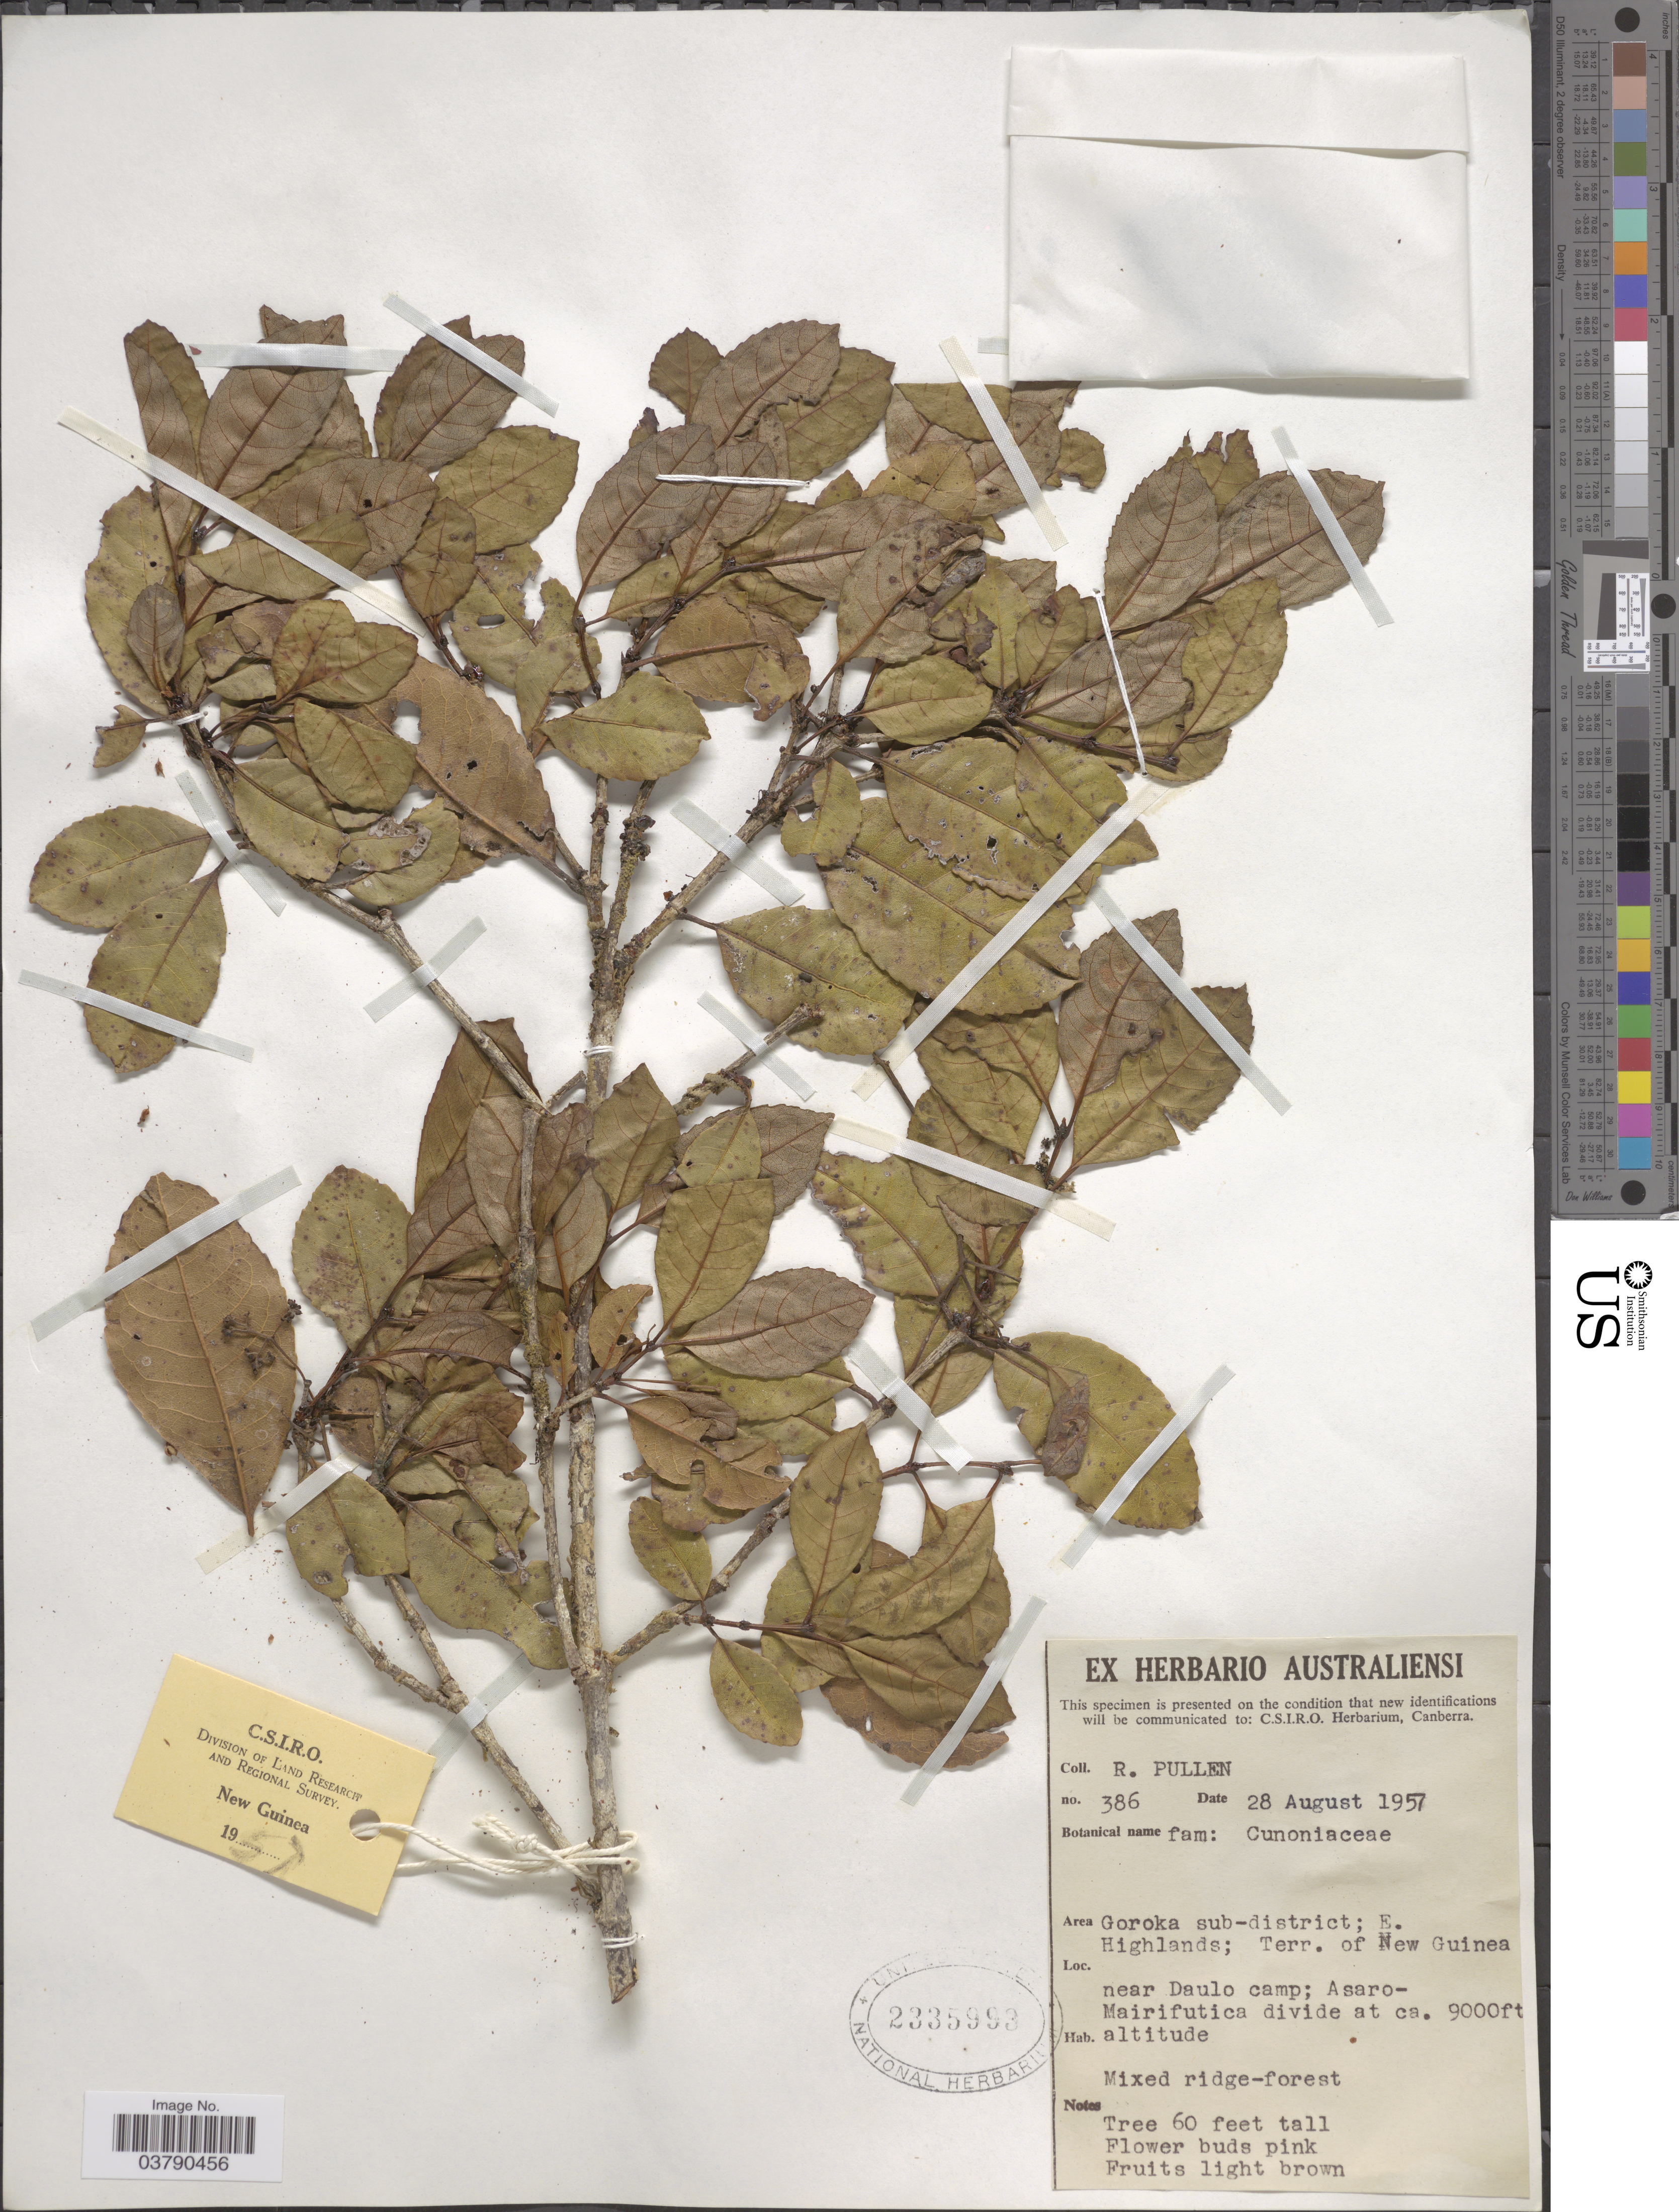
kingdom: Plantae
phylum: Tracheophyta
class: Magnoliopsida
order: Oxalidales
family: Cunoniaceae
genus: Schizomeria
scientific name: Schizomeria gorumensis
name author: Schltr.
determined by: Hopkins, H. C. F.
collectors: R. Pullen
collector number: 386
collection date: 1957-08-28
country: Papua New Guinea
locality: Goroka sub-district; E. Highlands; Terr. of New Guinea near Daulo camp; Asaro-Mairifutica divide.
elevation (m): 2743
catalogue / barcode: US 2335993